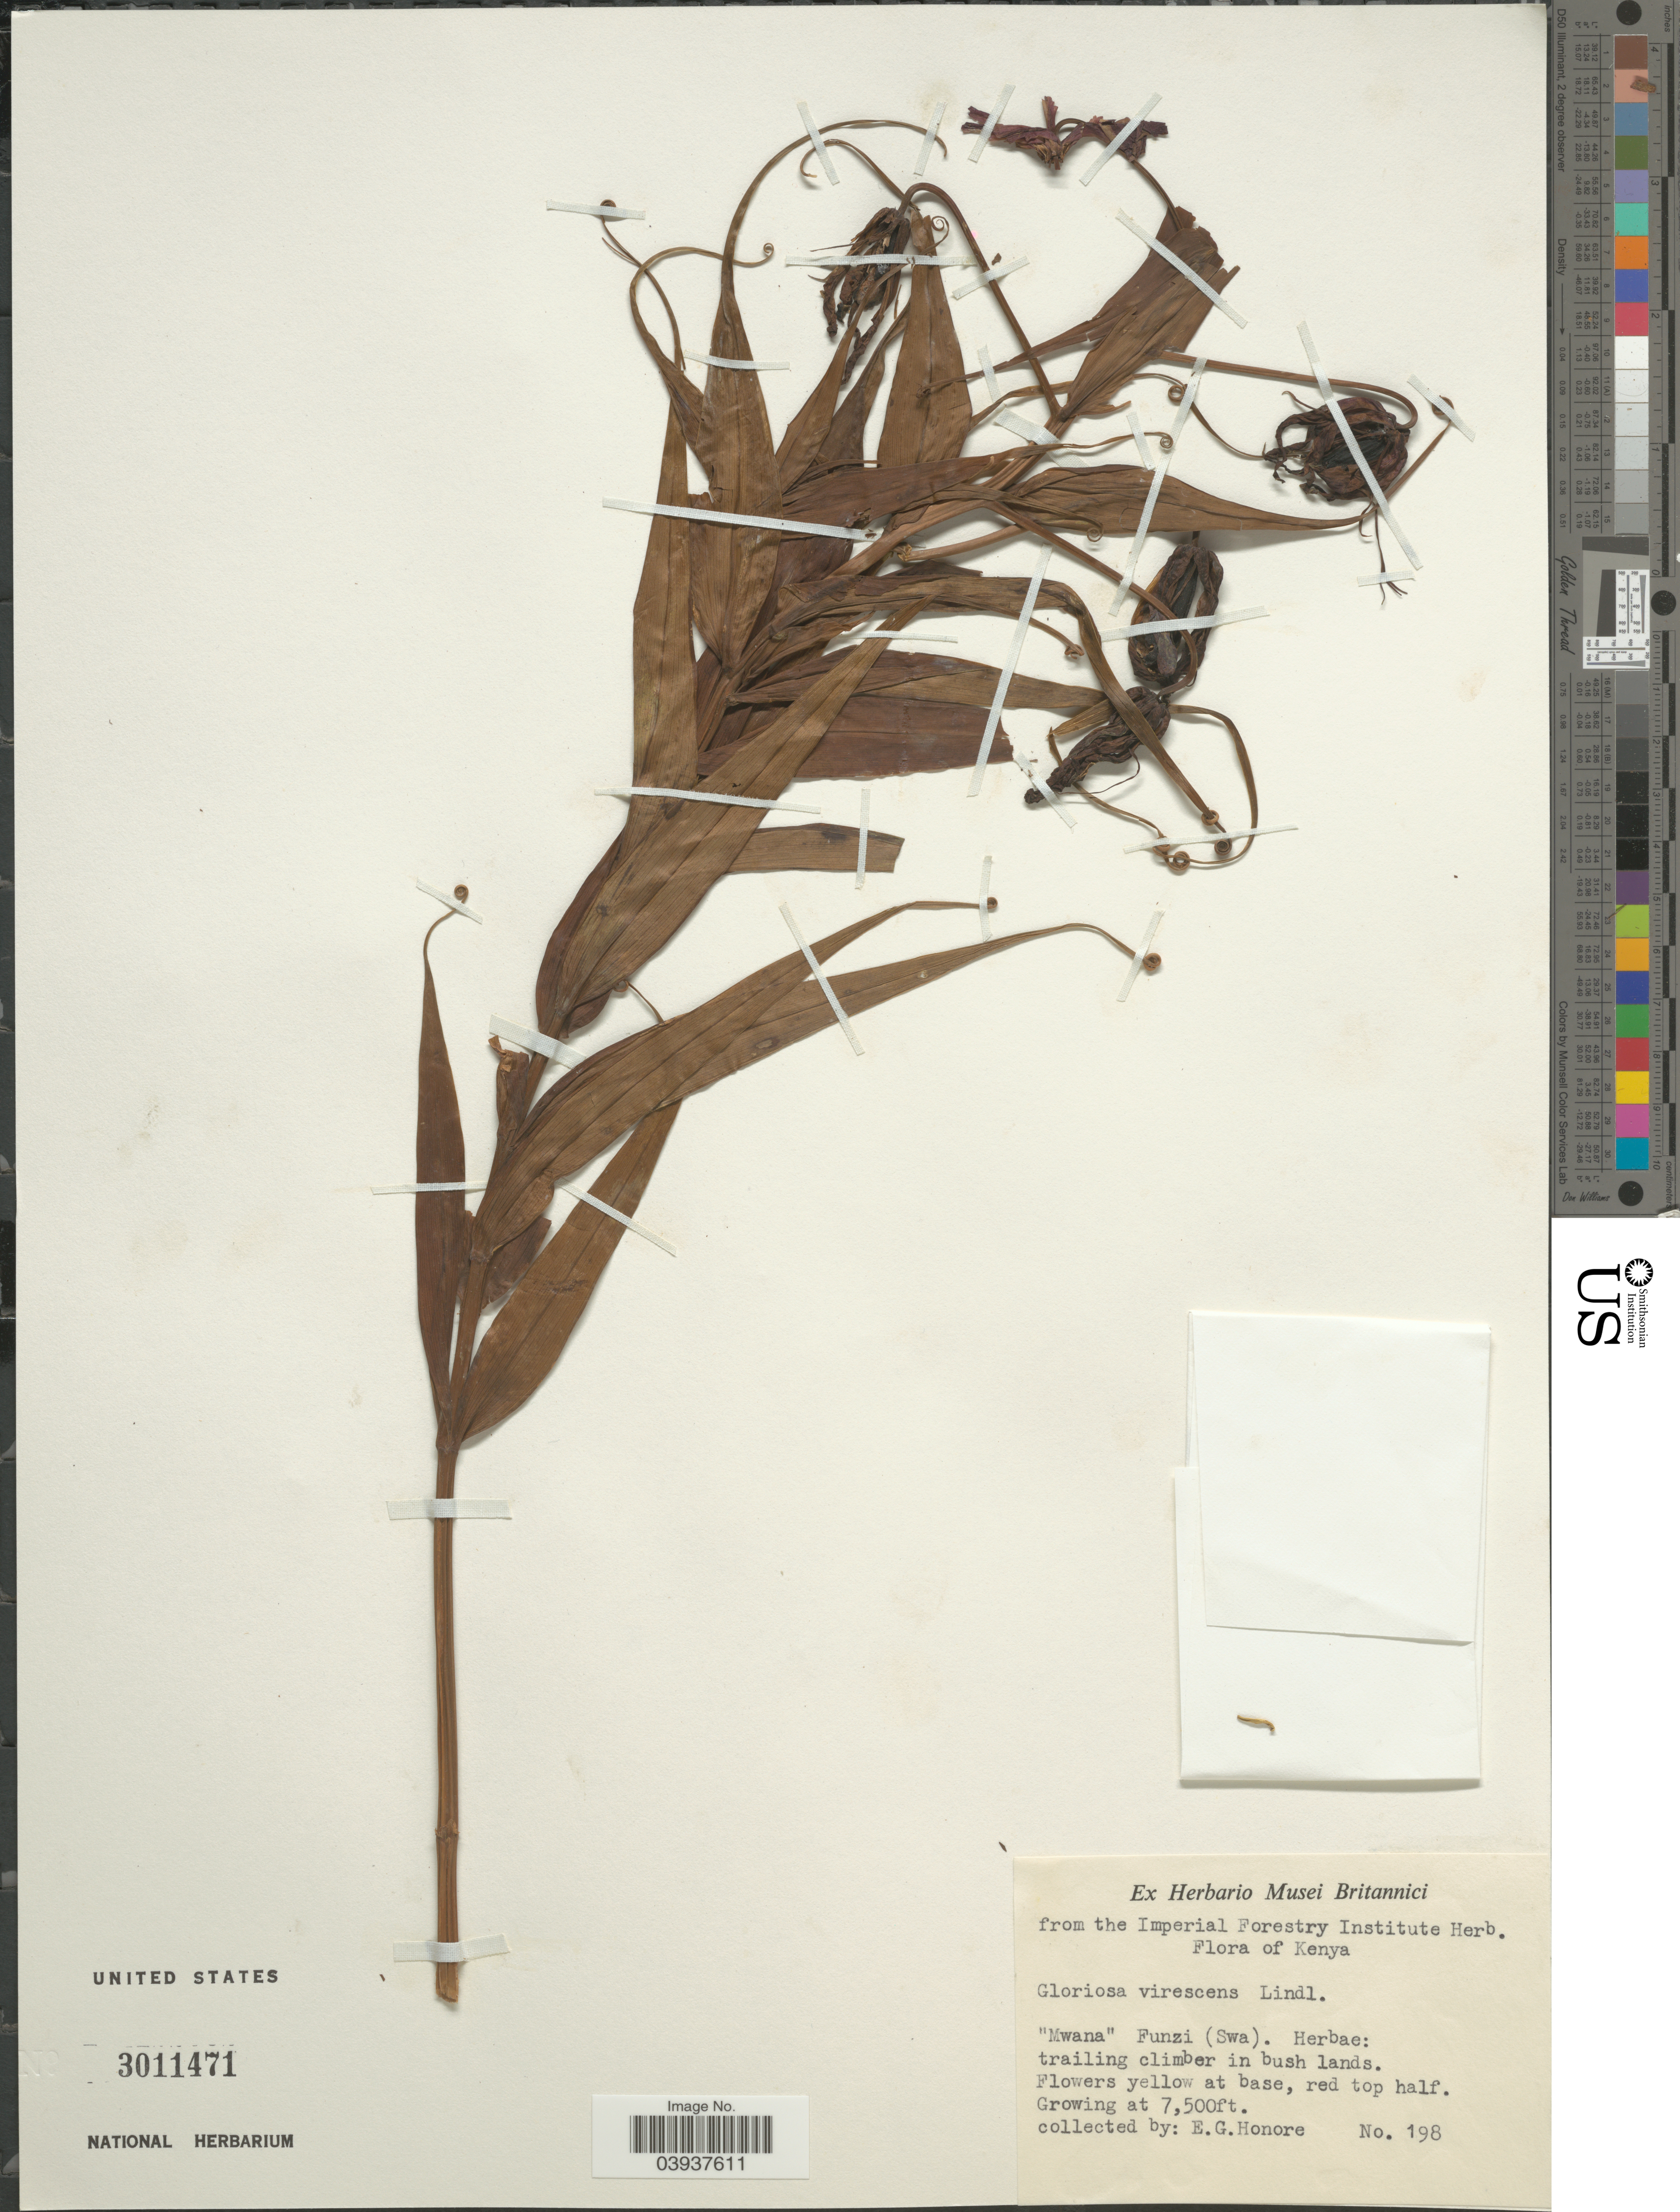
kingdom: Plantae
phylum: Tracheophyta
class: Liliopsida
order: Liliales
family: Colchicaceae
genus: Gloriosa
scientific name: Gloriosa virescens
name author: Lindl.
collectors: E. Honore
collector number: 198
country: Kenya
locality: Mwana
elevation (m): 2286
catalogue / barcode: US 3011471